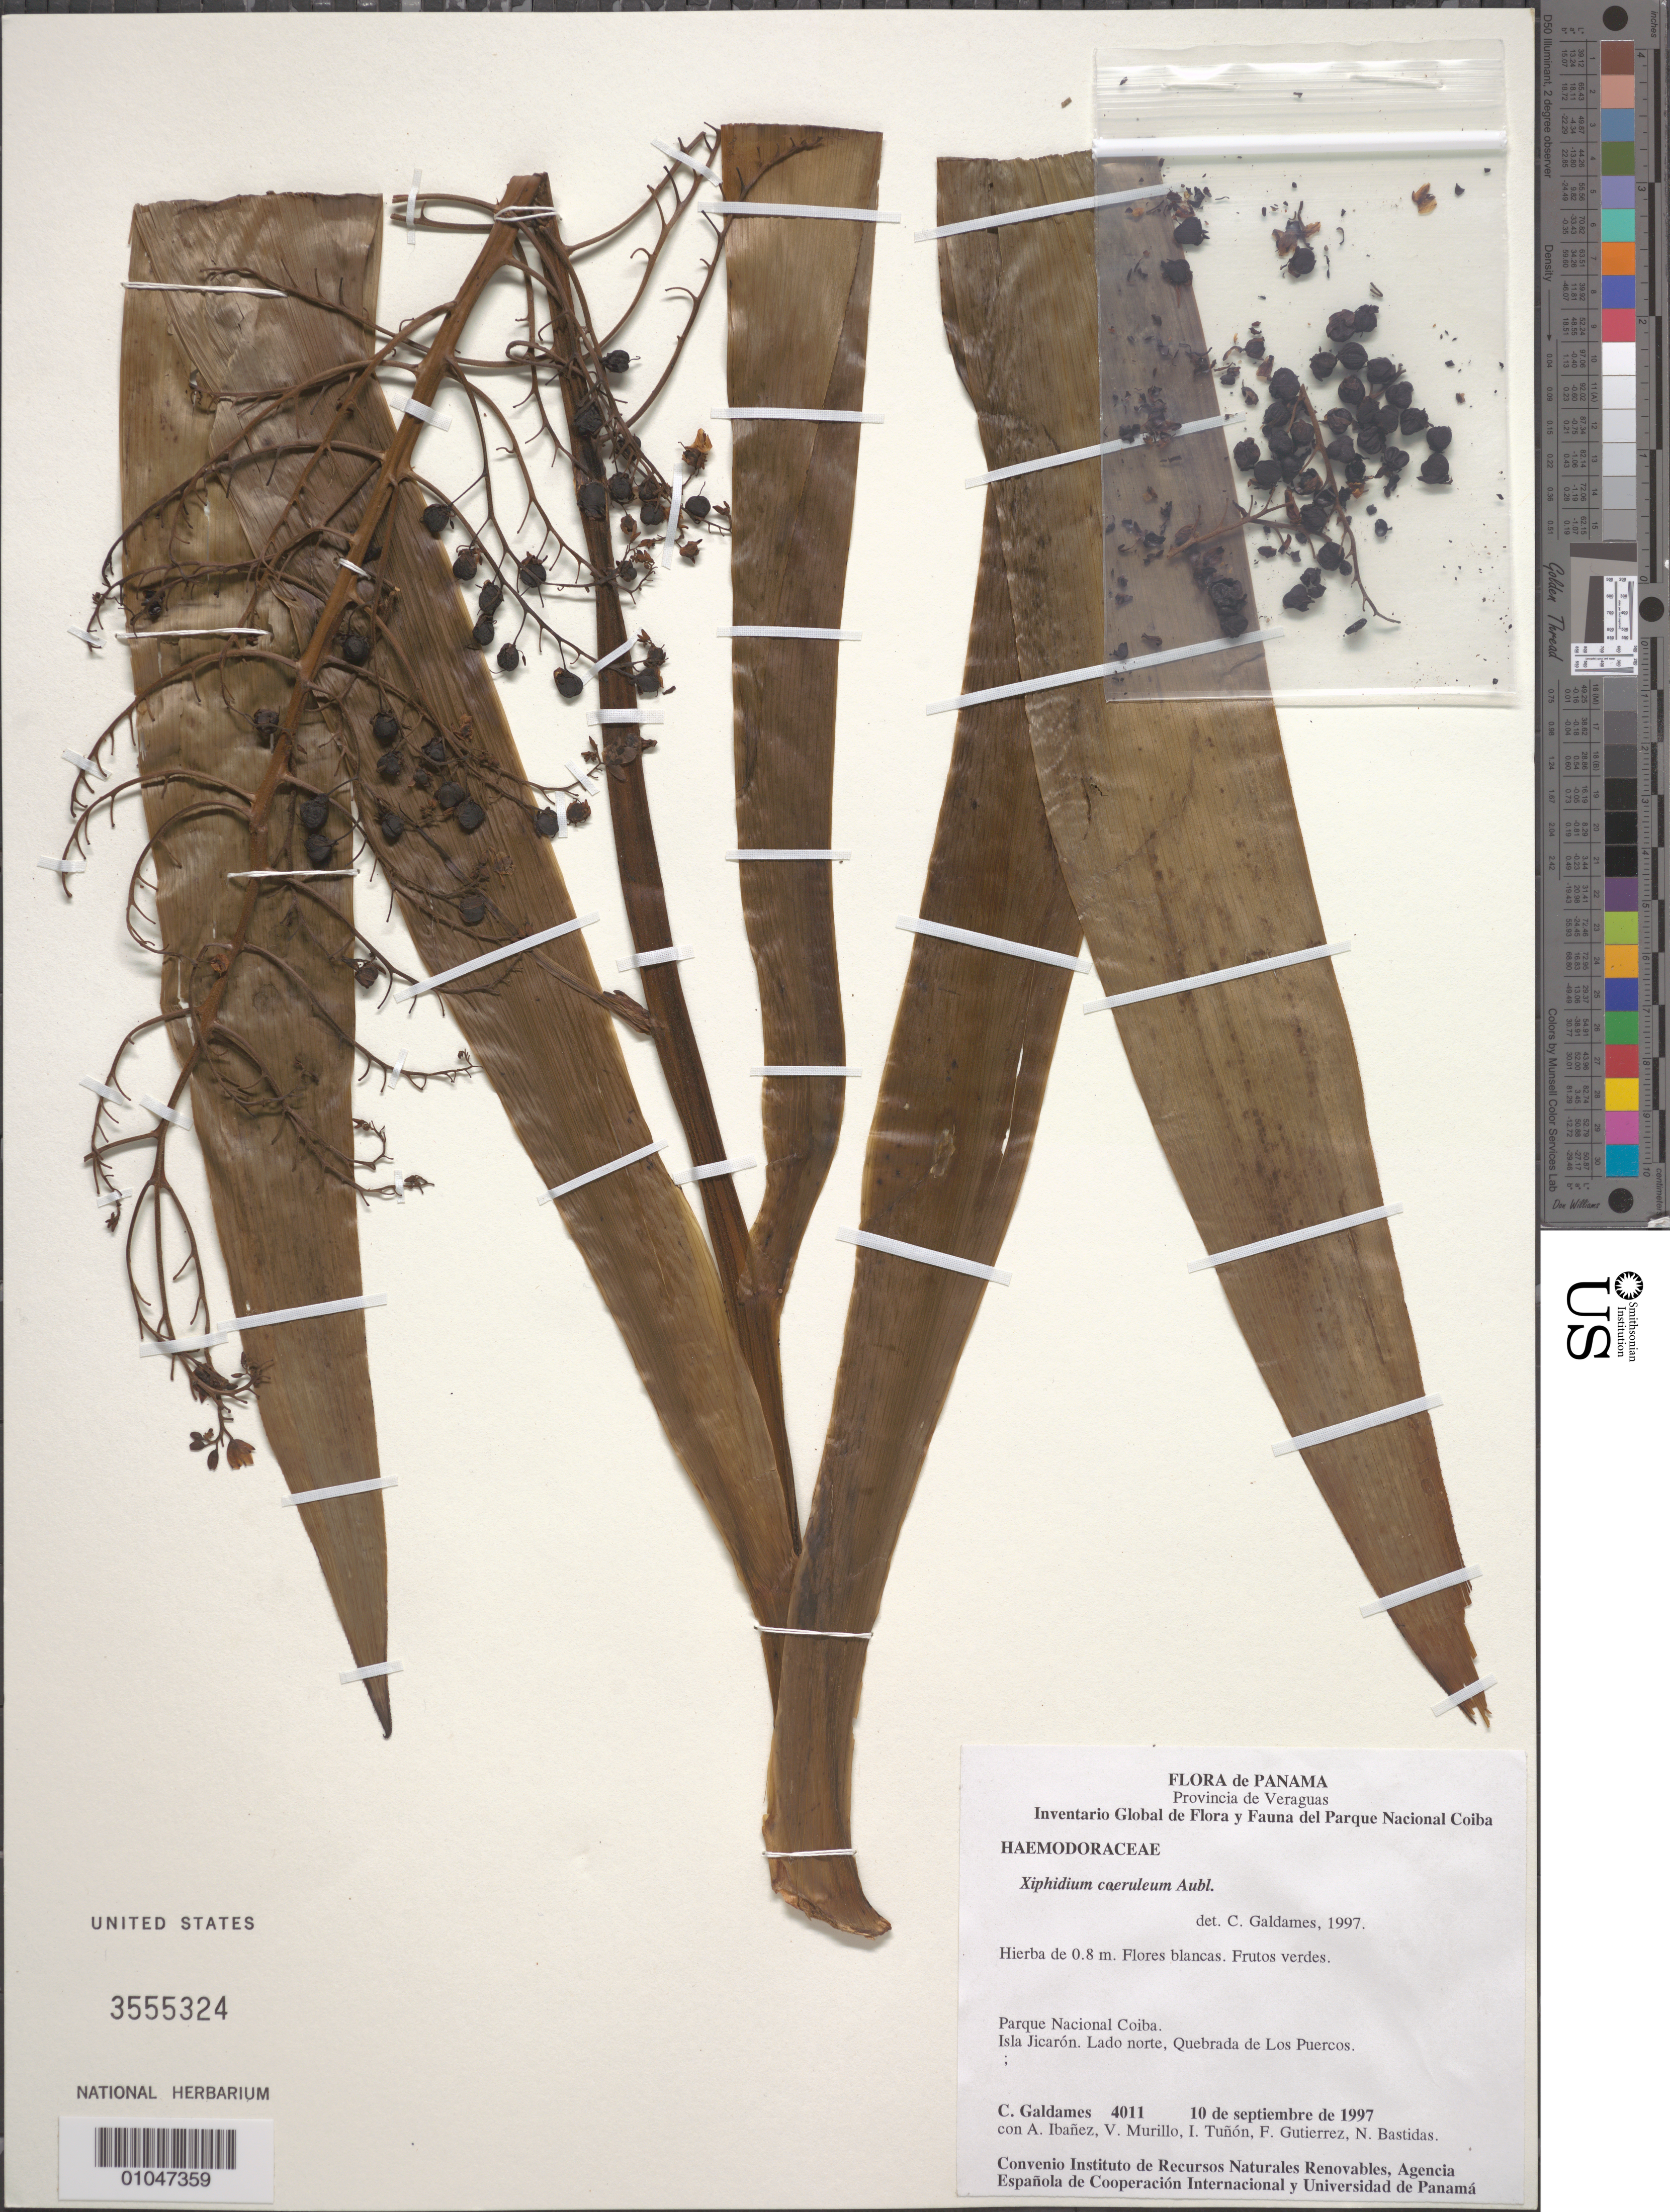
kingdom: Plantae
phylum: Tracheophyta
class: Liliopsida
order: Commelinales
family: Haemodoraceae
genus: Xiphidium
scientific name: Xiphidium caeruleum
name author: Aubl.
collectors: C. Galdames, A. Ibáñez, I. Tuñón, F. Gutierrez & N. Bastidas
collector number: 4011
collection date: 1997-09-10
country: Panama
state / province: Veraguas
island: Jicaron Island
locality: Isla Jicaron, Lado norte, Quebrada de Los Puercos, Parque Nacional Coiba.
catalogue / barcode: US 3555324